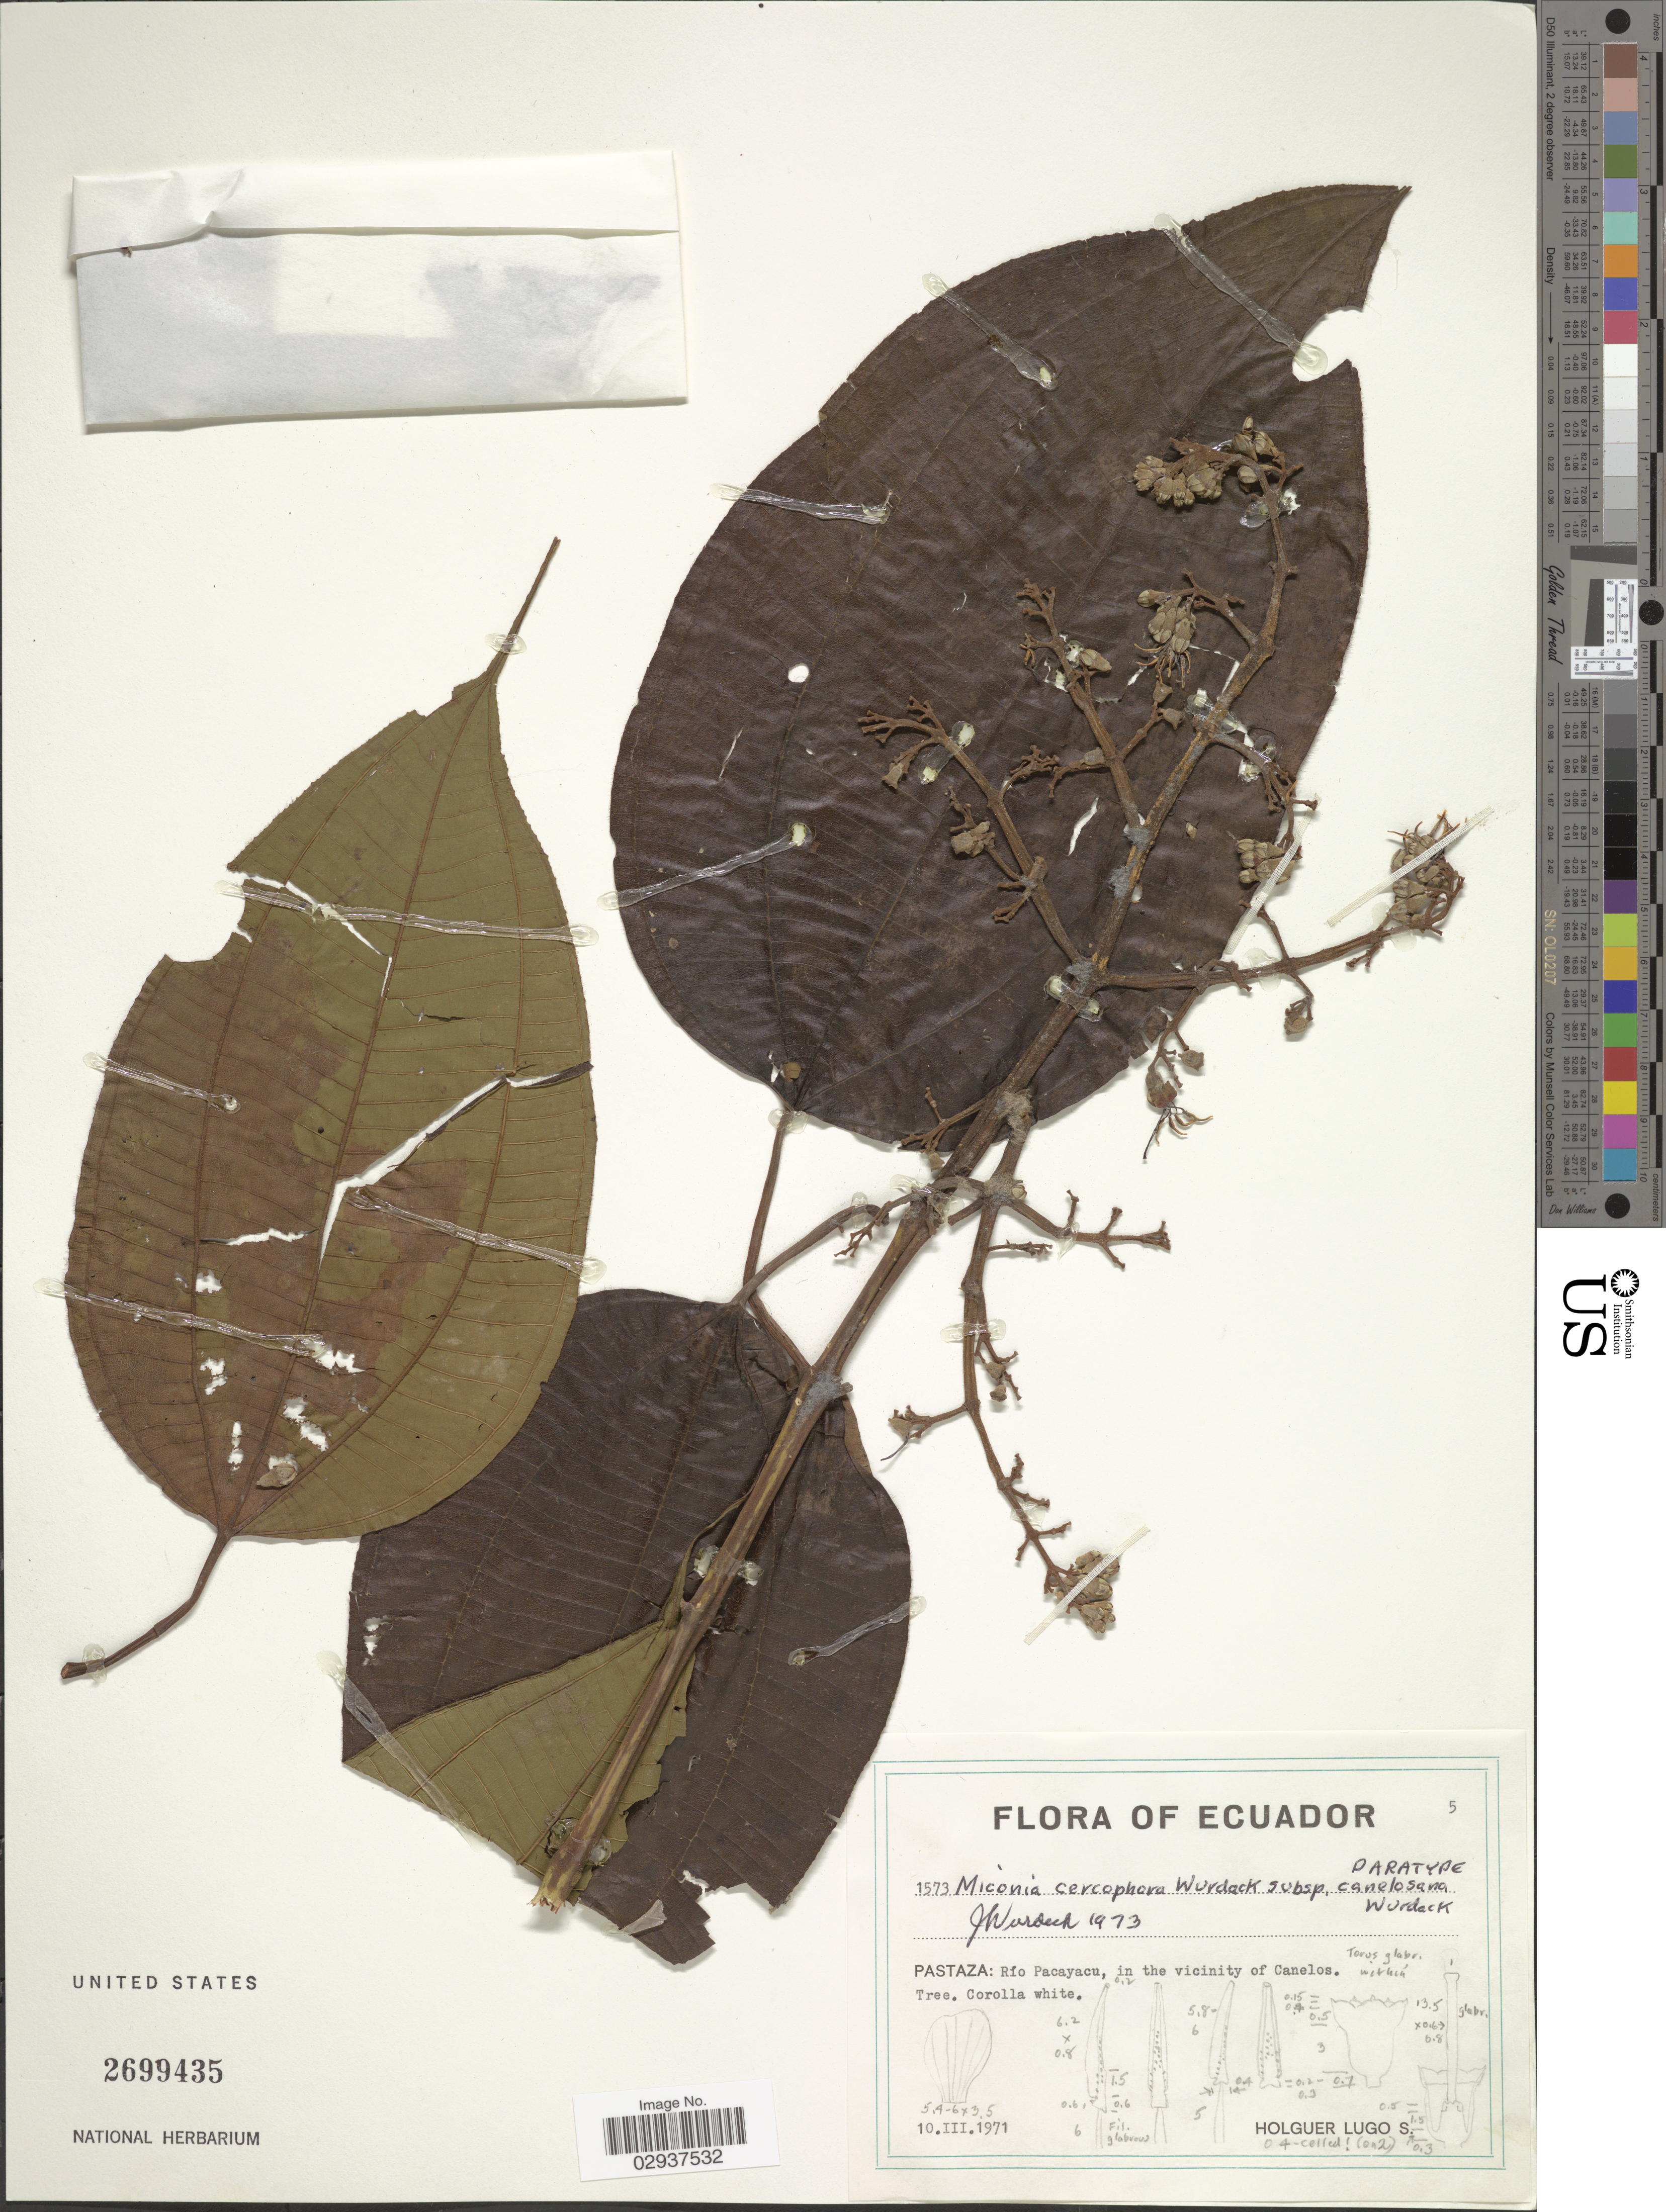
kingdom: Plantae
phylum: Tracheophyta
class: Magnoliopsida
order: Myrtales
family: Melastomataceae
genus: Miconia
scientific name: Miconia cercophora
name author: Wurdack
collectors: H. Lugo S.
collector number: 1573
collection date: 1971-03-10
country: Ecuador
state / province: Pastaza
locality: Río Pacayacu, in the vicinity of Canelos.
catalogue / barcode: US 2699435